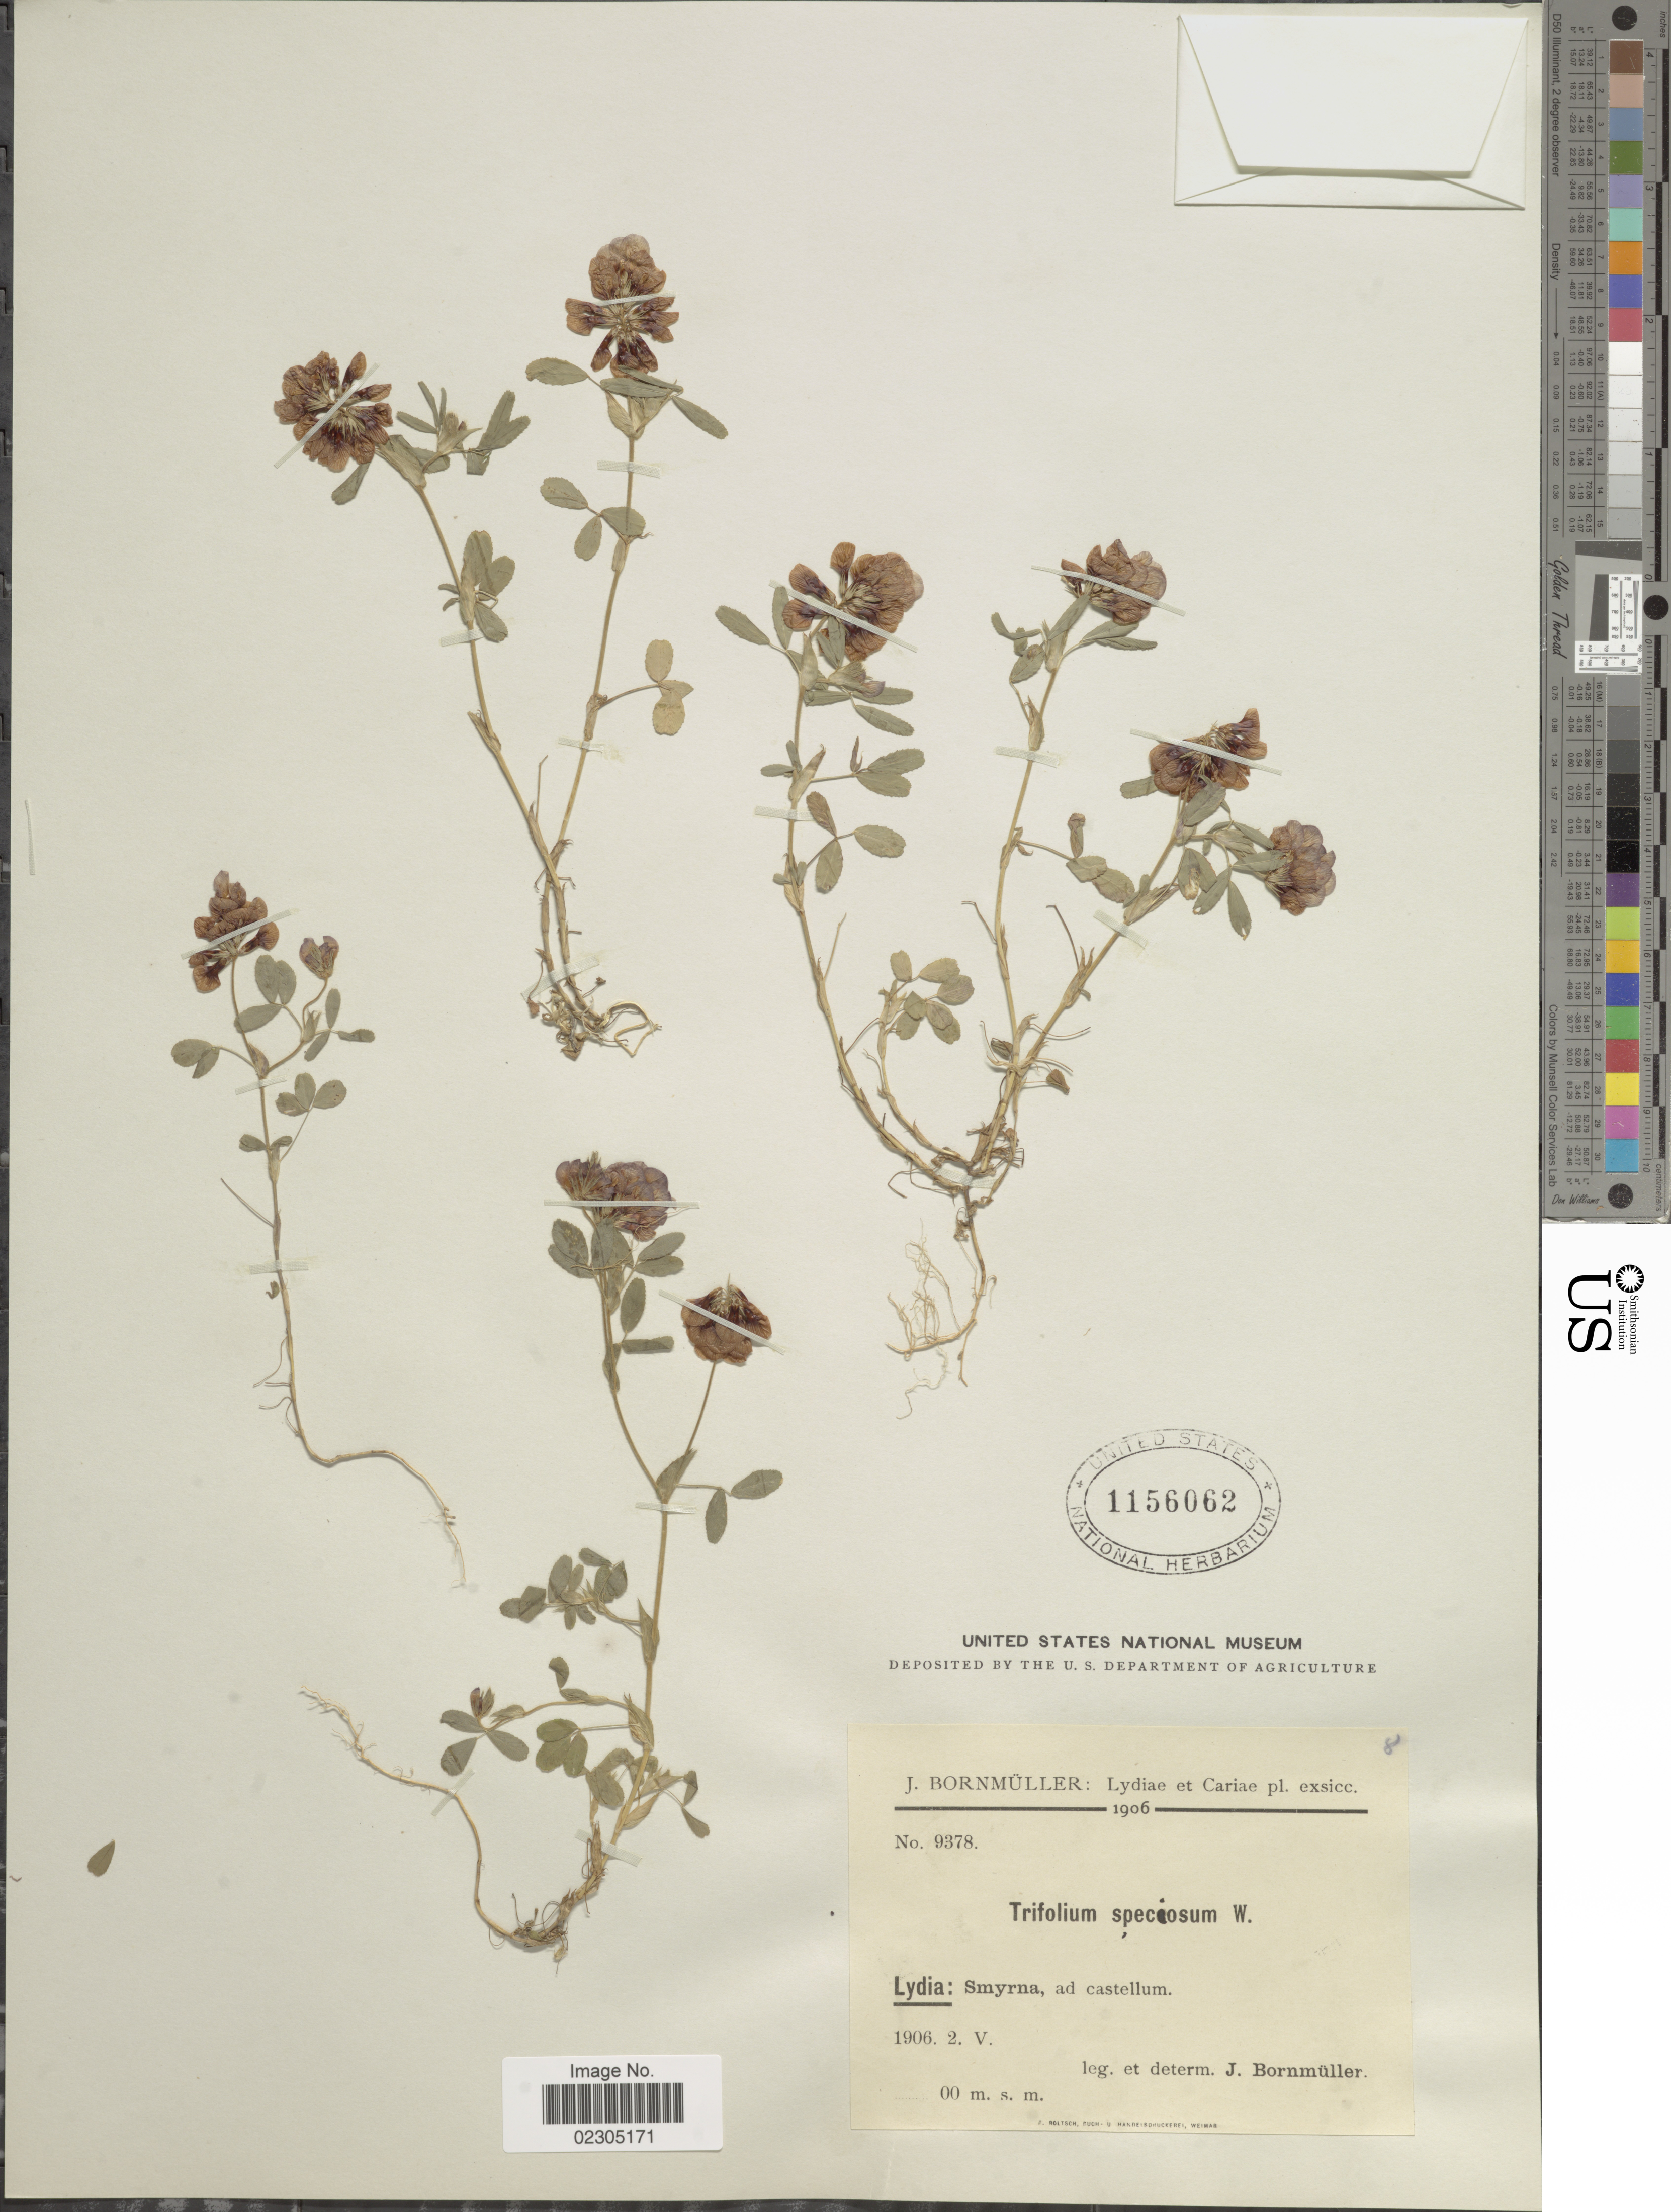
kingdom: Plantae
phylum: Tracheophyta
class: Magnoliopsida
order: Fabales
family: Fabaceae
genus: Trifolium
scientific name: Trifolium grandiflorum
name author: Schreb.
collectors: J. Bornmüller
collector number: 9378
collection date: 1906-05-02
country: Turkey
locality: Lydia: Smyrna, ad castellum.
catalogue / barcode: US 1156062